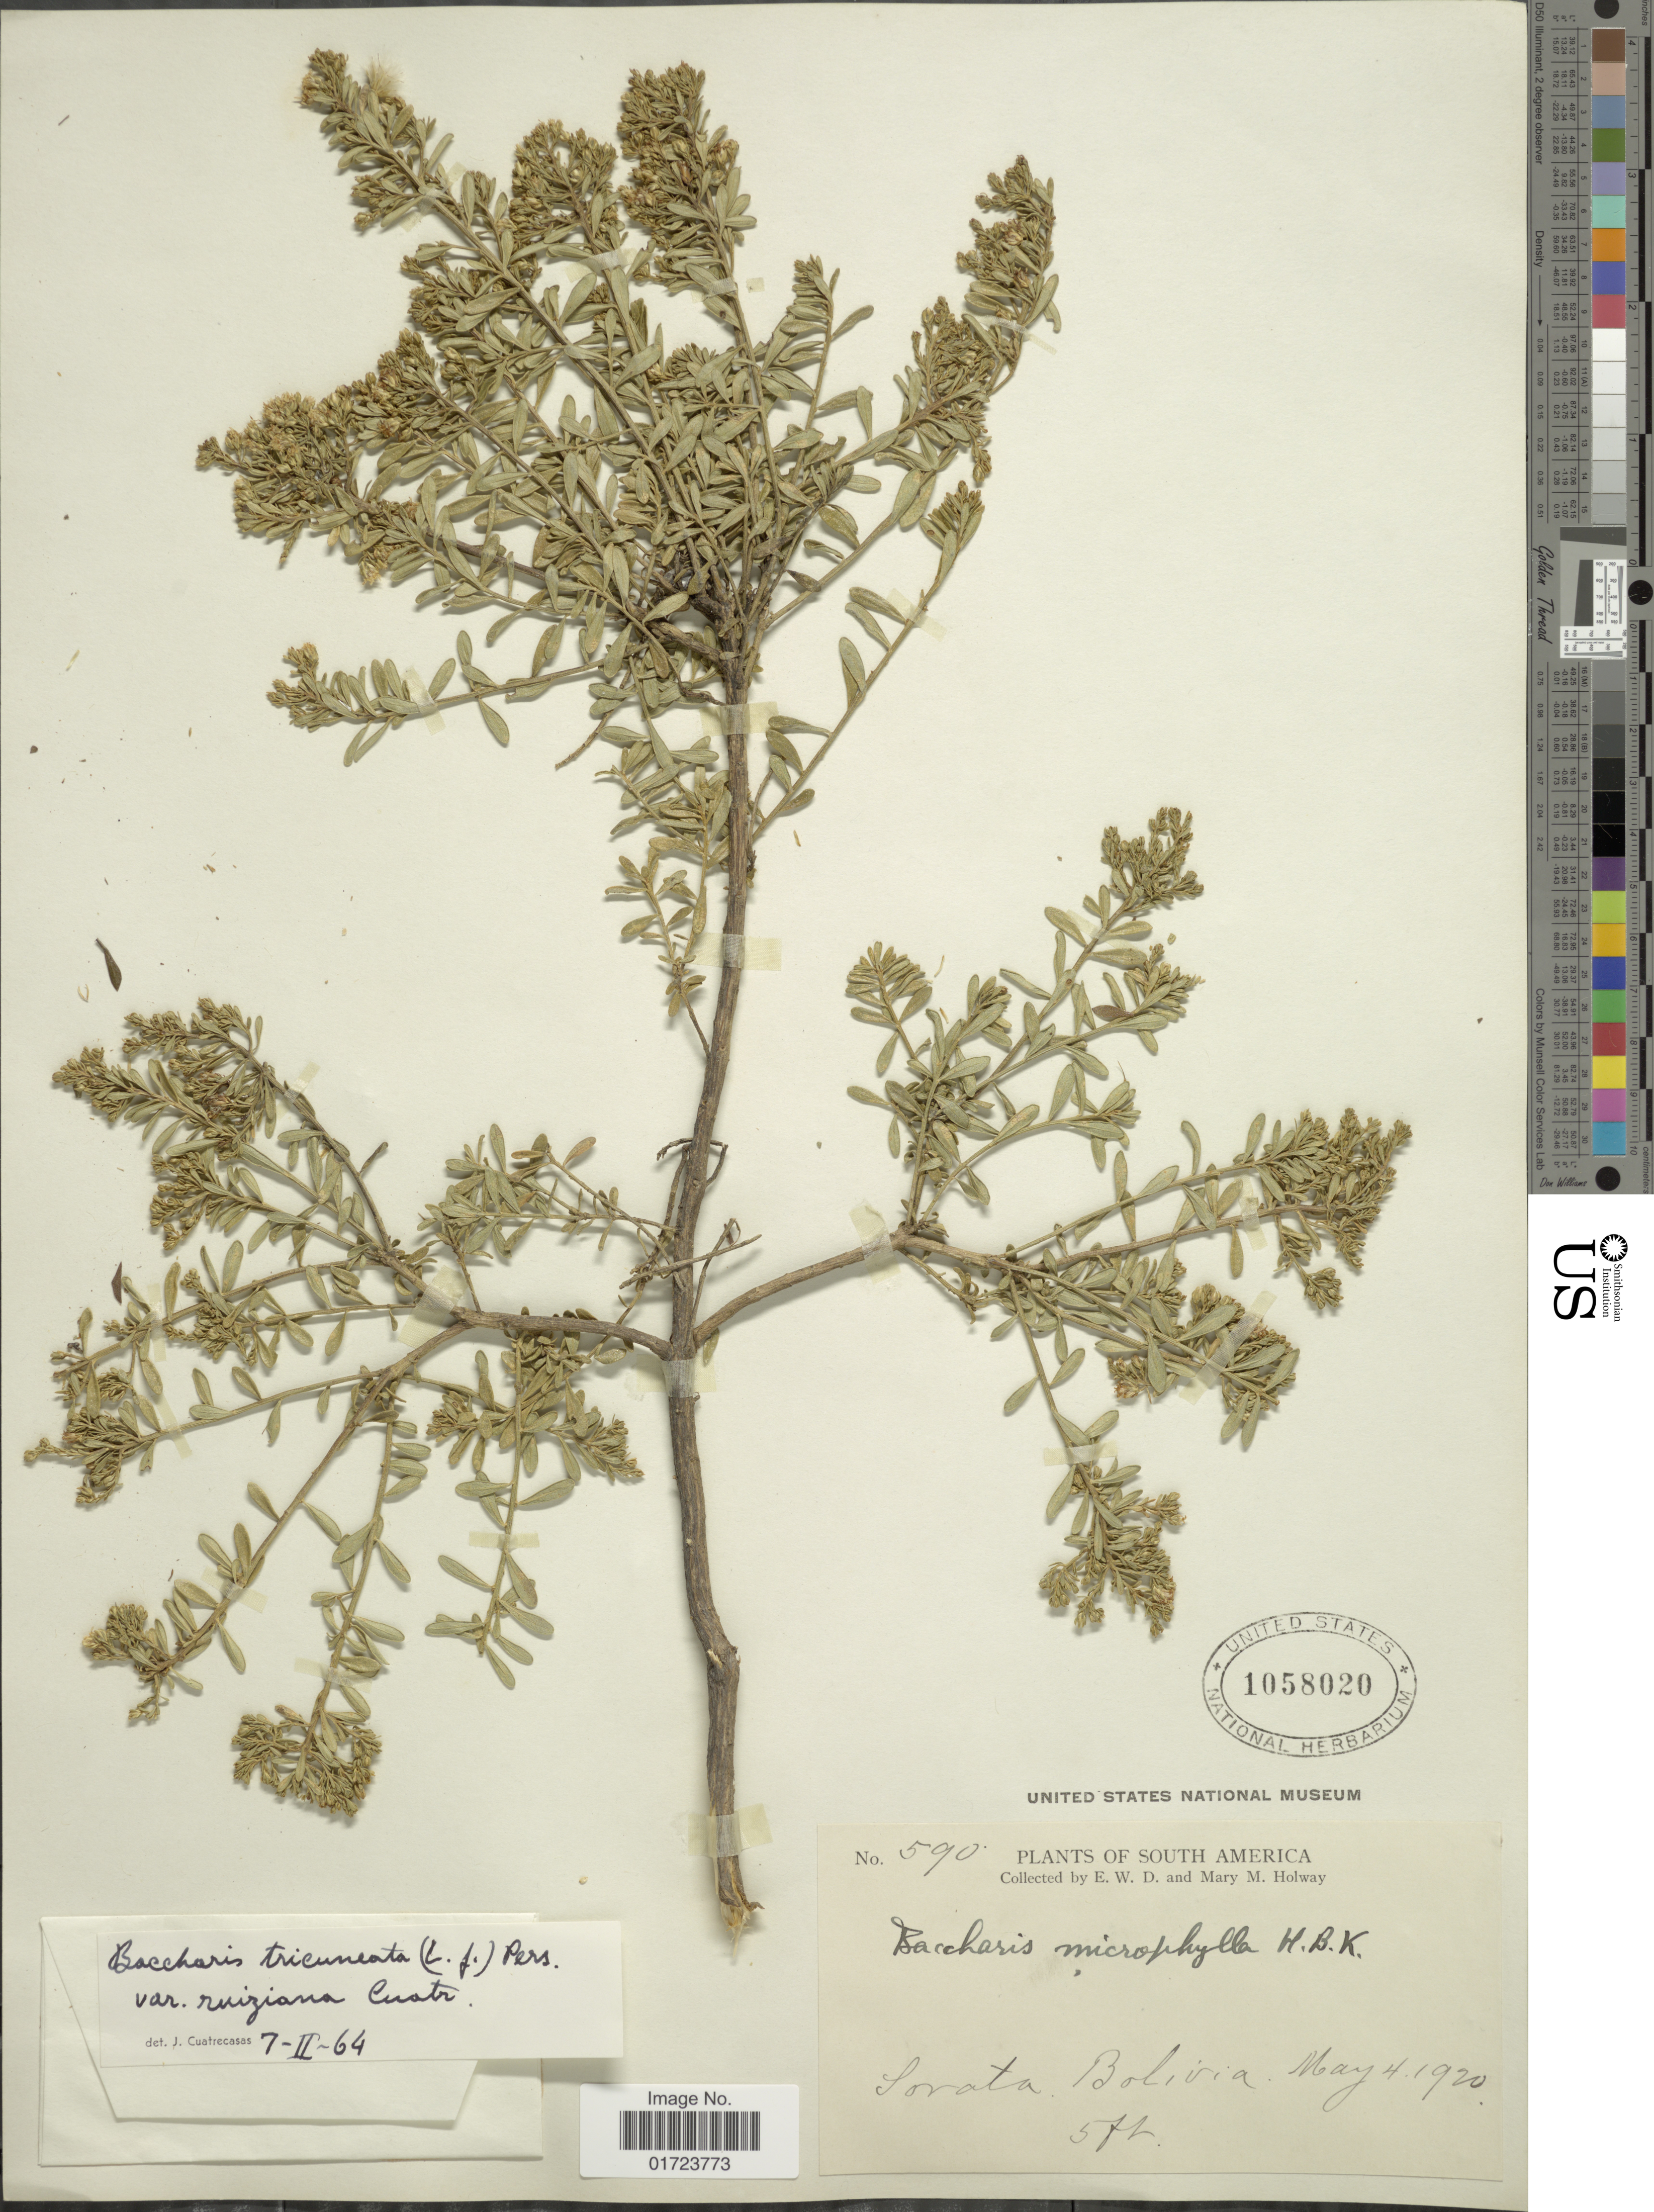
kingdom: Plantae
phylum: Tracheophyta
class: Magnoliopsida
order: Asterales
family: Asteraceae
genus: Baccharis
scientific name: Baccharis tricuneata var. ruiziana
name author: Cuatrec.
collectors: E. W. D. Holway & M. M. Holway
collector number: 590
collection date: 1920-05-04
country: Bolivia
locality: Sorata, Bolivia.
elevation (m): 2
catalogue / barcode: US 1058020